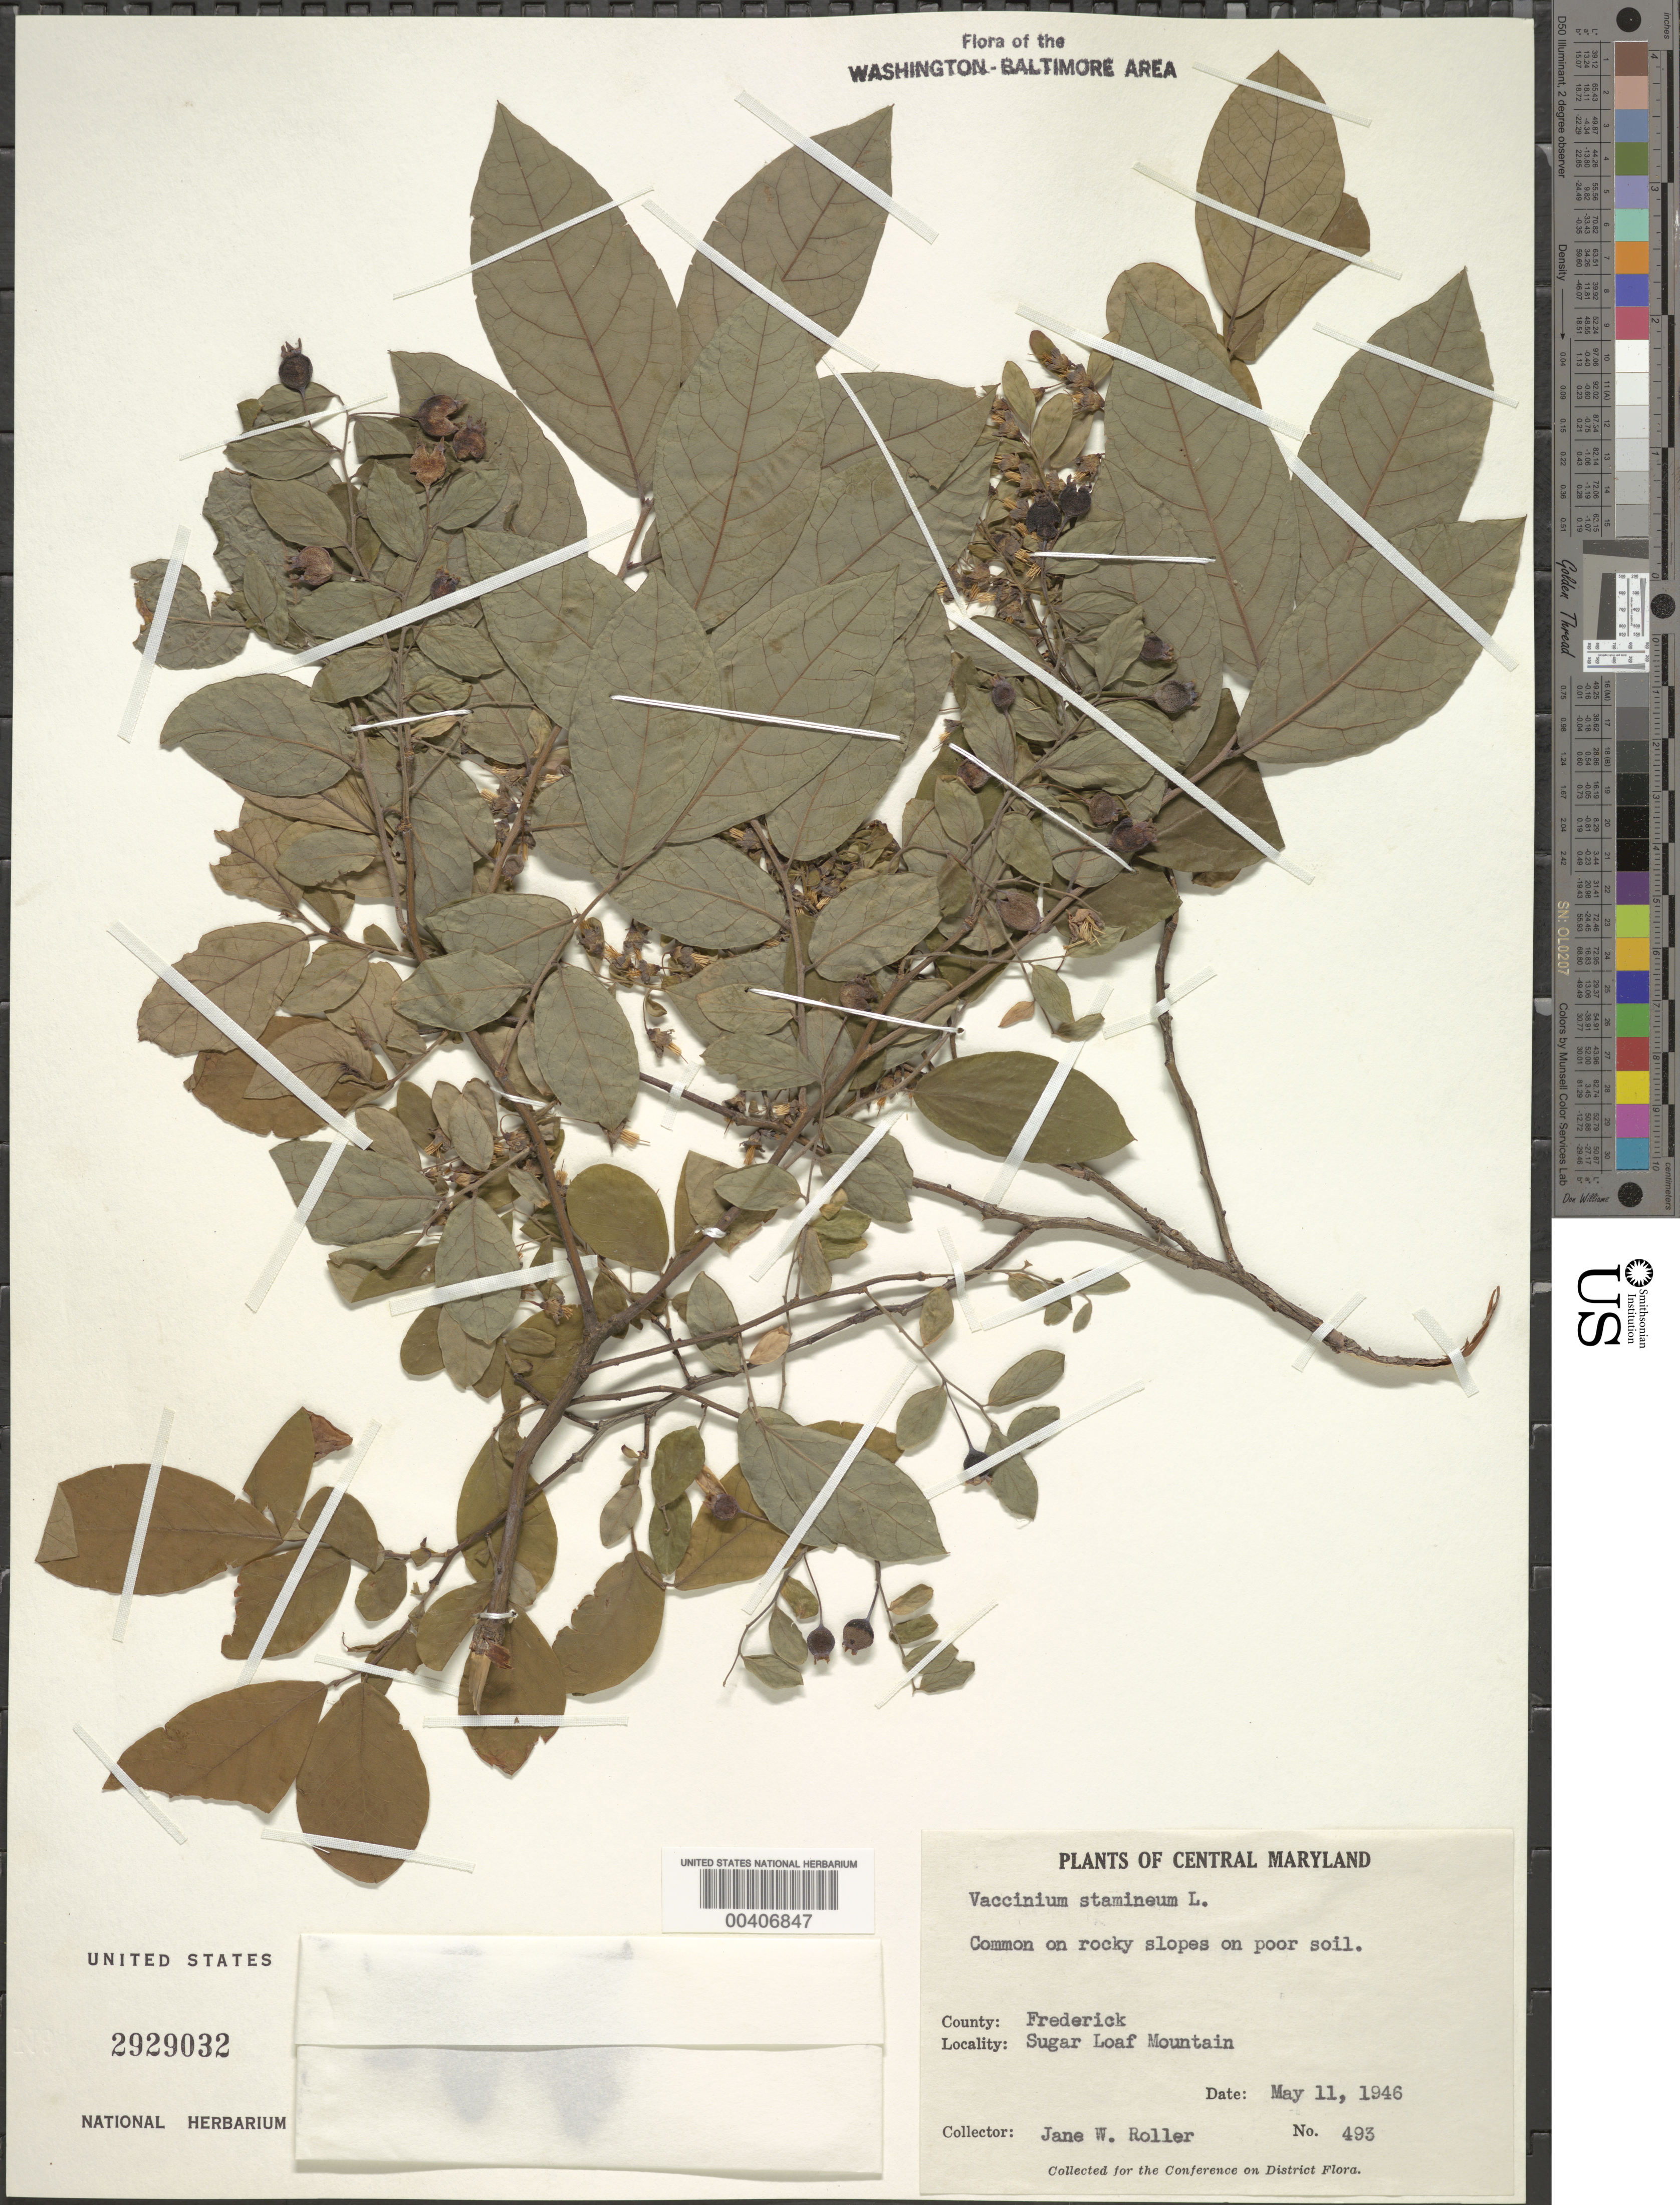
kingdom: Plantae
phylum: Tracheophyta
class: Magnoliopsida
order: Ericales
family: Ericaceae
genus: Vaccinium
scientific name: Vaccinium stamineum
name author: L.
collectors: J. W. Roller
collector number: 493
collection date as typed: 11 May 1946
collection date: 1946-05-11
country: United States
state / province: Maryland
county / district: Frederick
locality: Sugar Loaf Mountain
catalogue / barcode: US 2929032